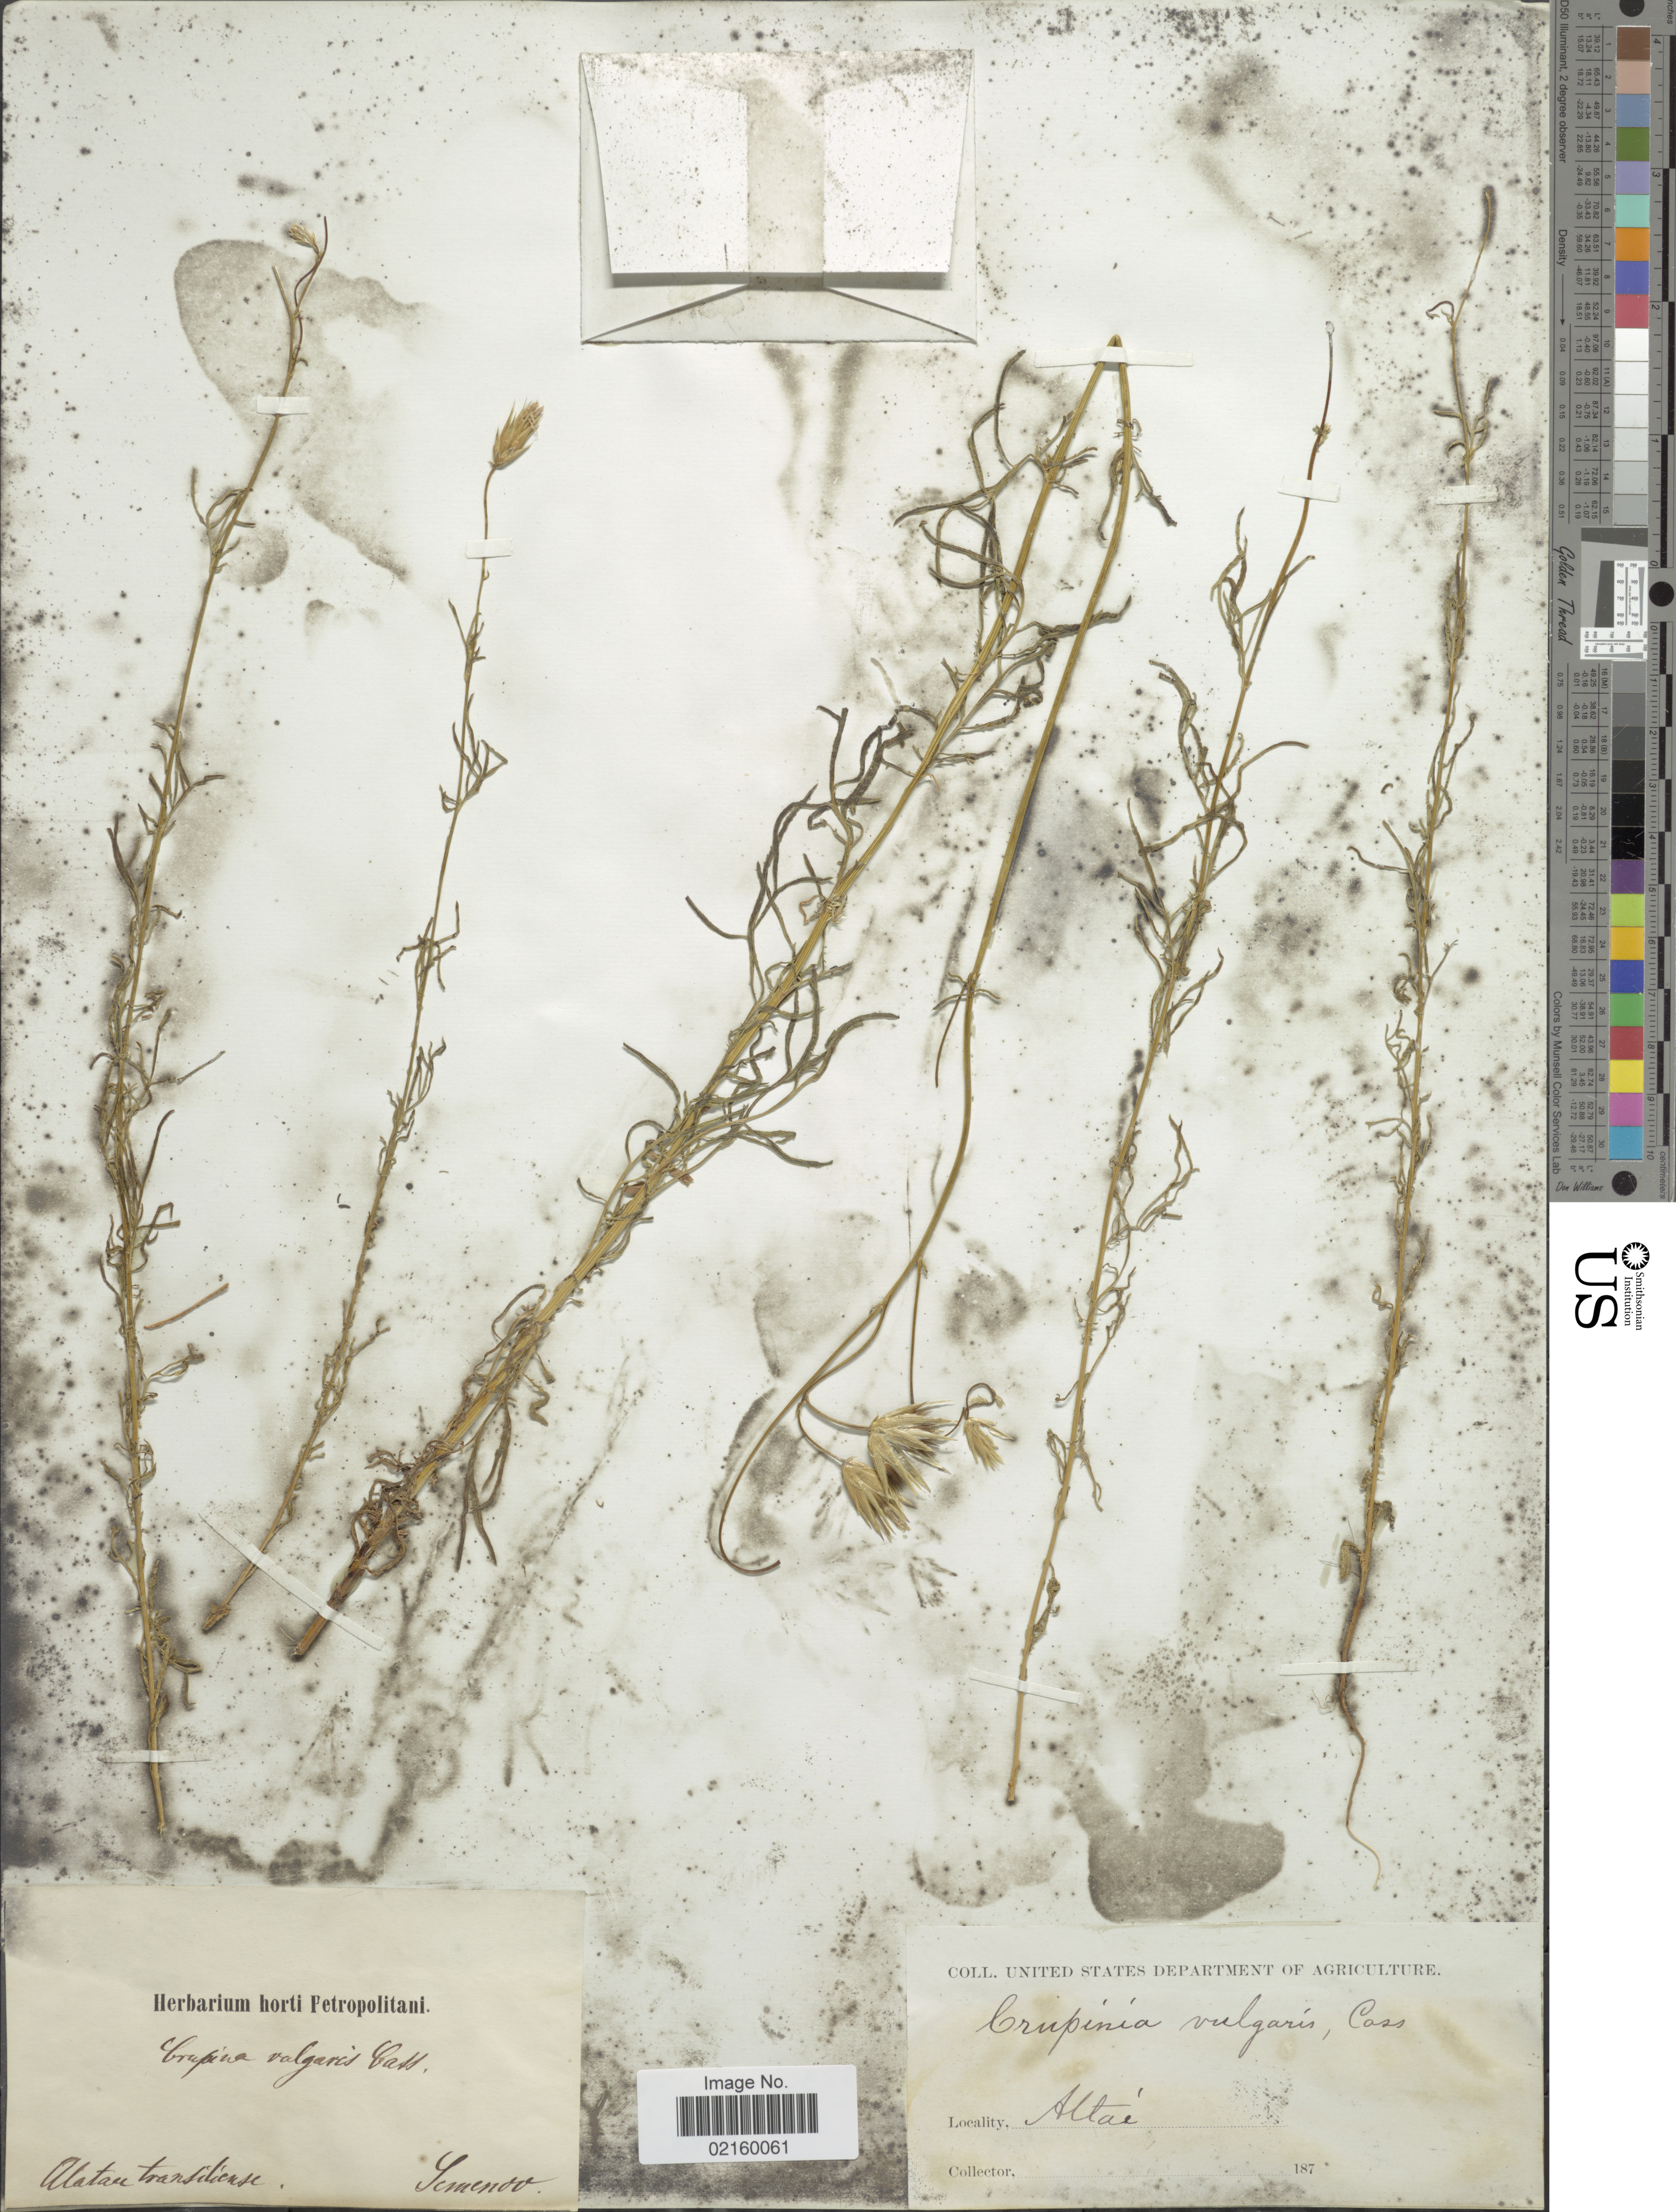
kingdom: Plantae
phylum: Tracheophyta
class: Magnoliopsida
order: Asterales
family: Asteraceae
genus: Crupina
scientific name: Crupina vulgaris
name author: Pers. ex Cass.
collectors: -- Semenov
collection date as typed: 187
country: Kazakhstan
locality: Altai, Alatau transiliense